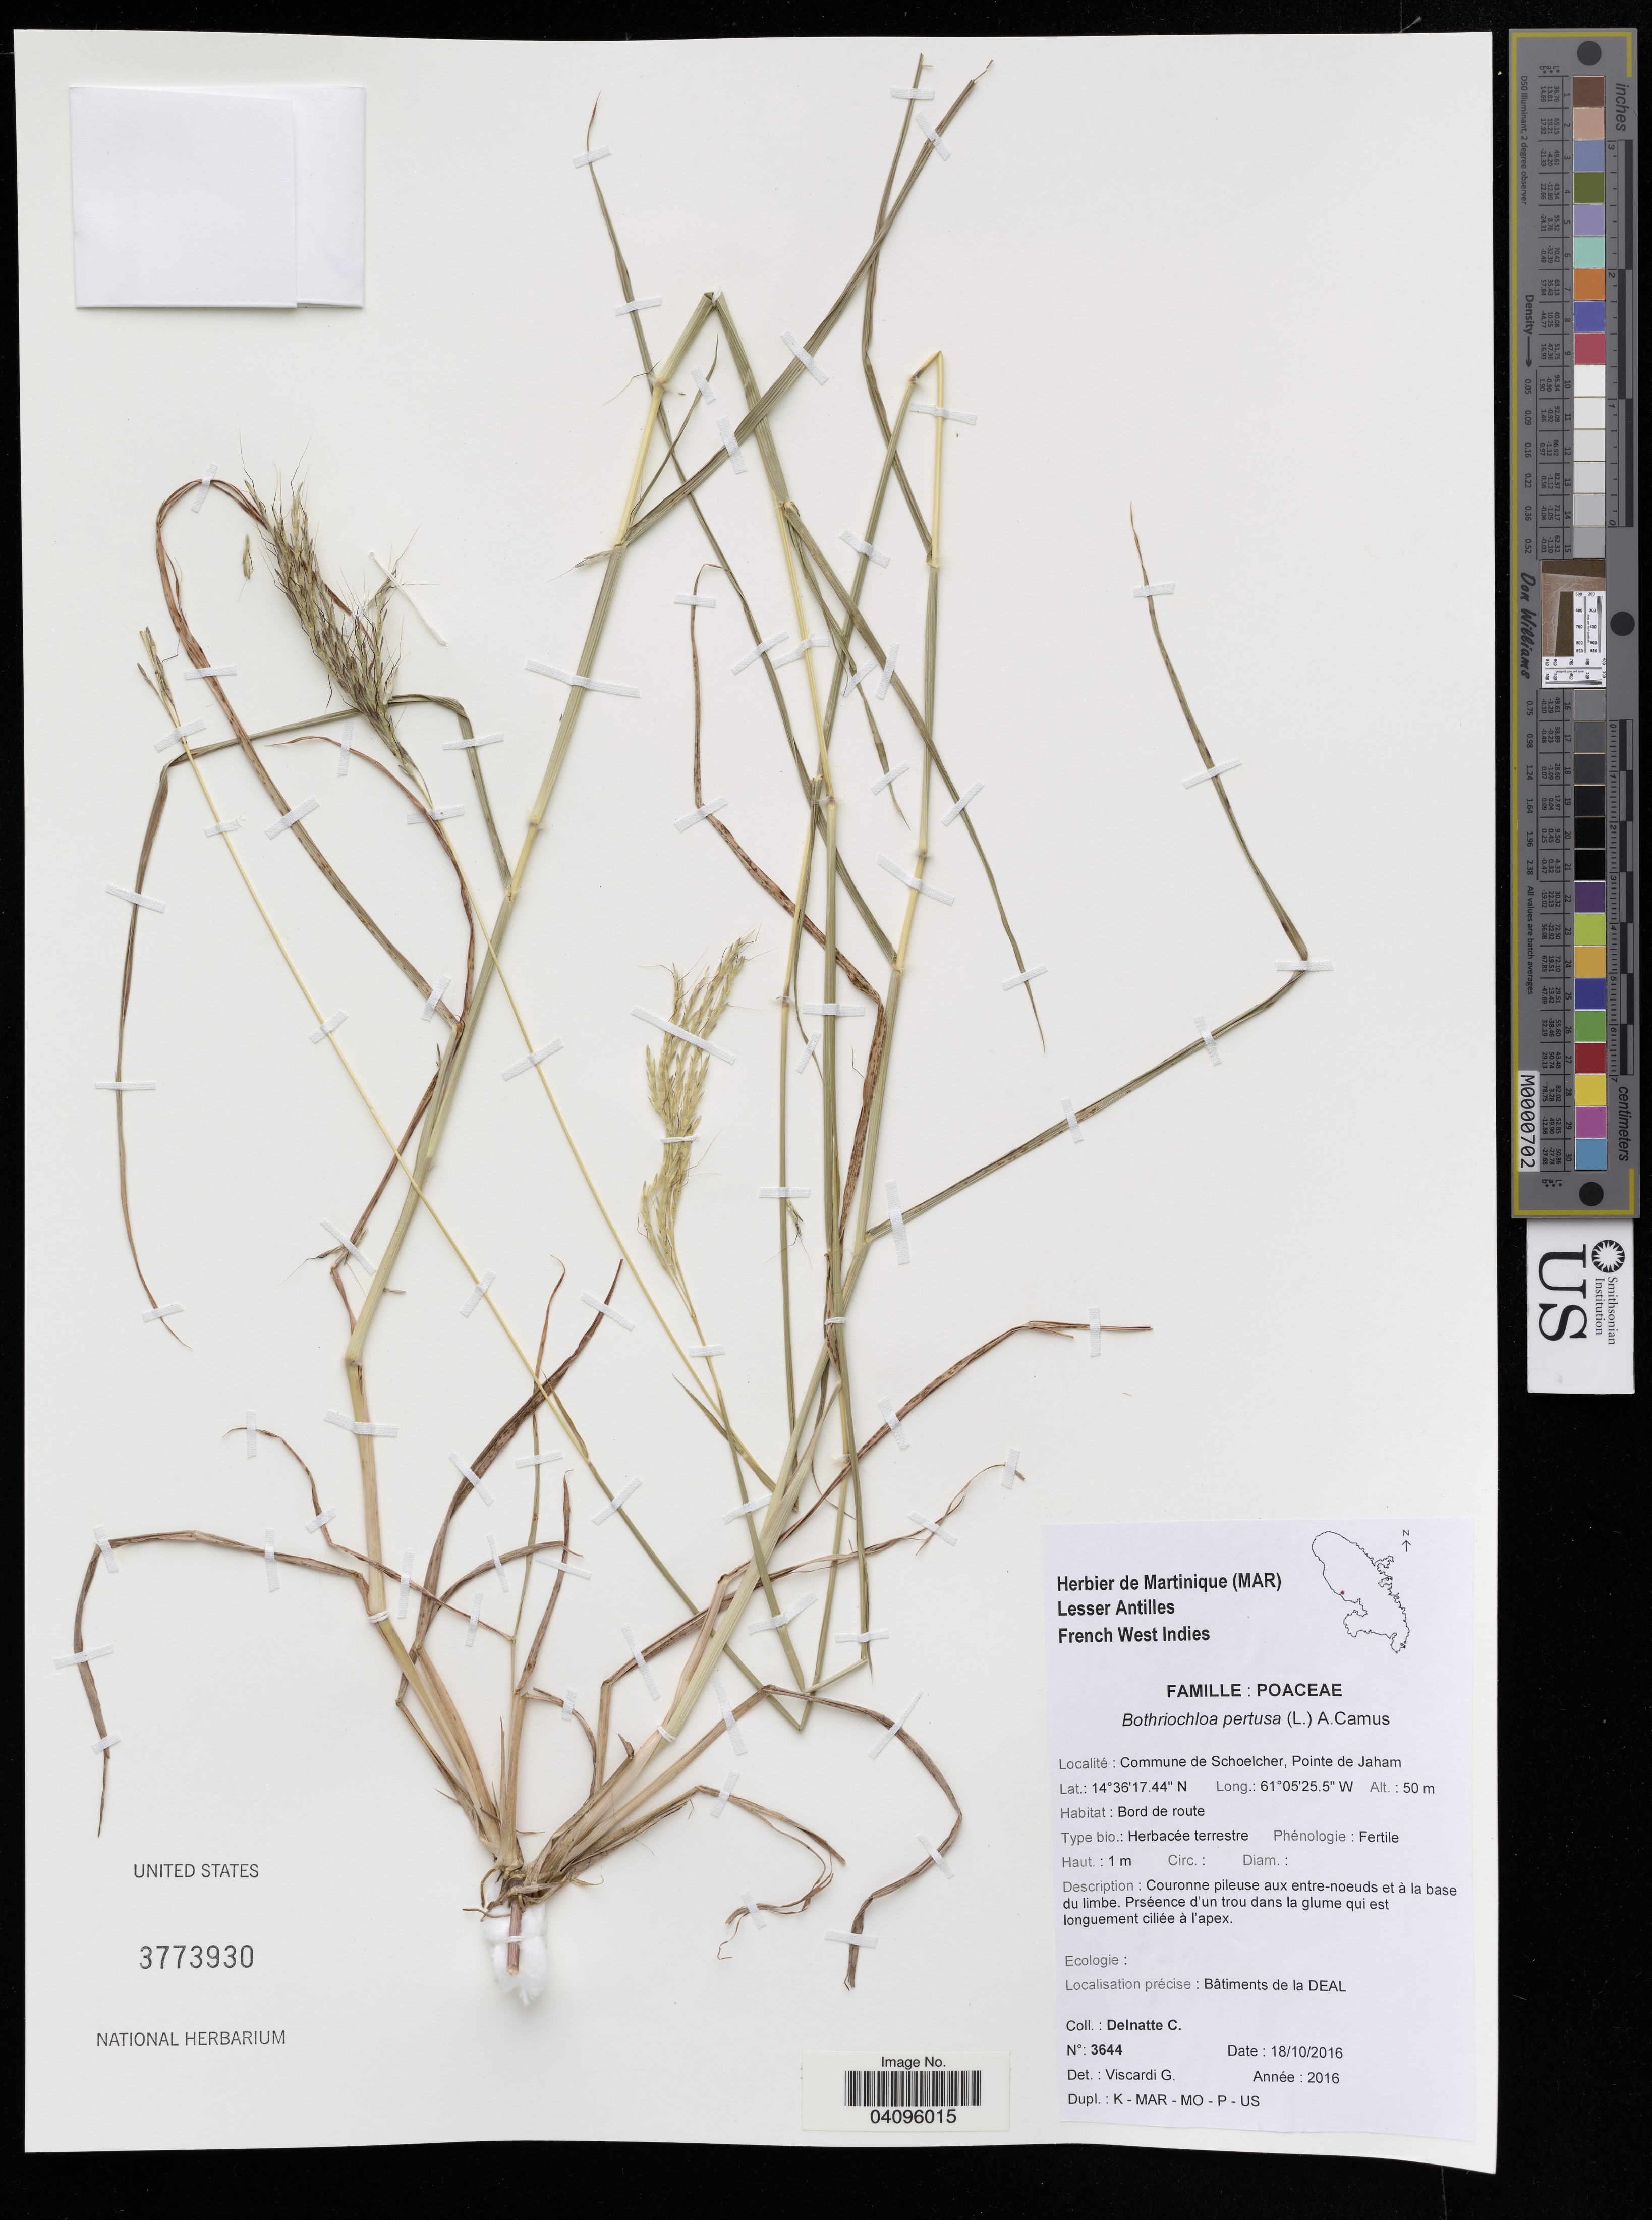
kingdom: Plantae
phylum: Tracheophyta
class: Liliopsida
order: Poales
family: Poaceae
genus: Bothriochloa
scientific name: Bothriochloa pertusa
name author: (L.) A. Camus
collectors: C. Delnatte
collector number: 3644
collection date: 2016-10-18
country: Martinique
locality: Lesser Antilles. French West Indies. Commune de Schoelcher, Pointe de Jaham.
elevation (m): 50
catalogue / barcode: US 3773930